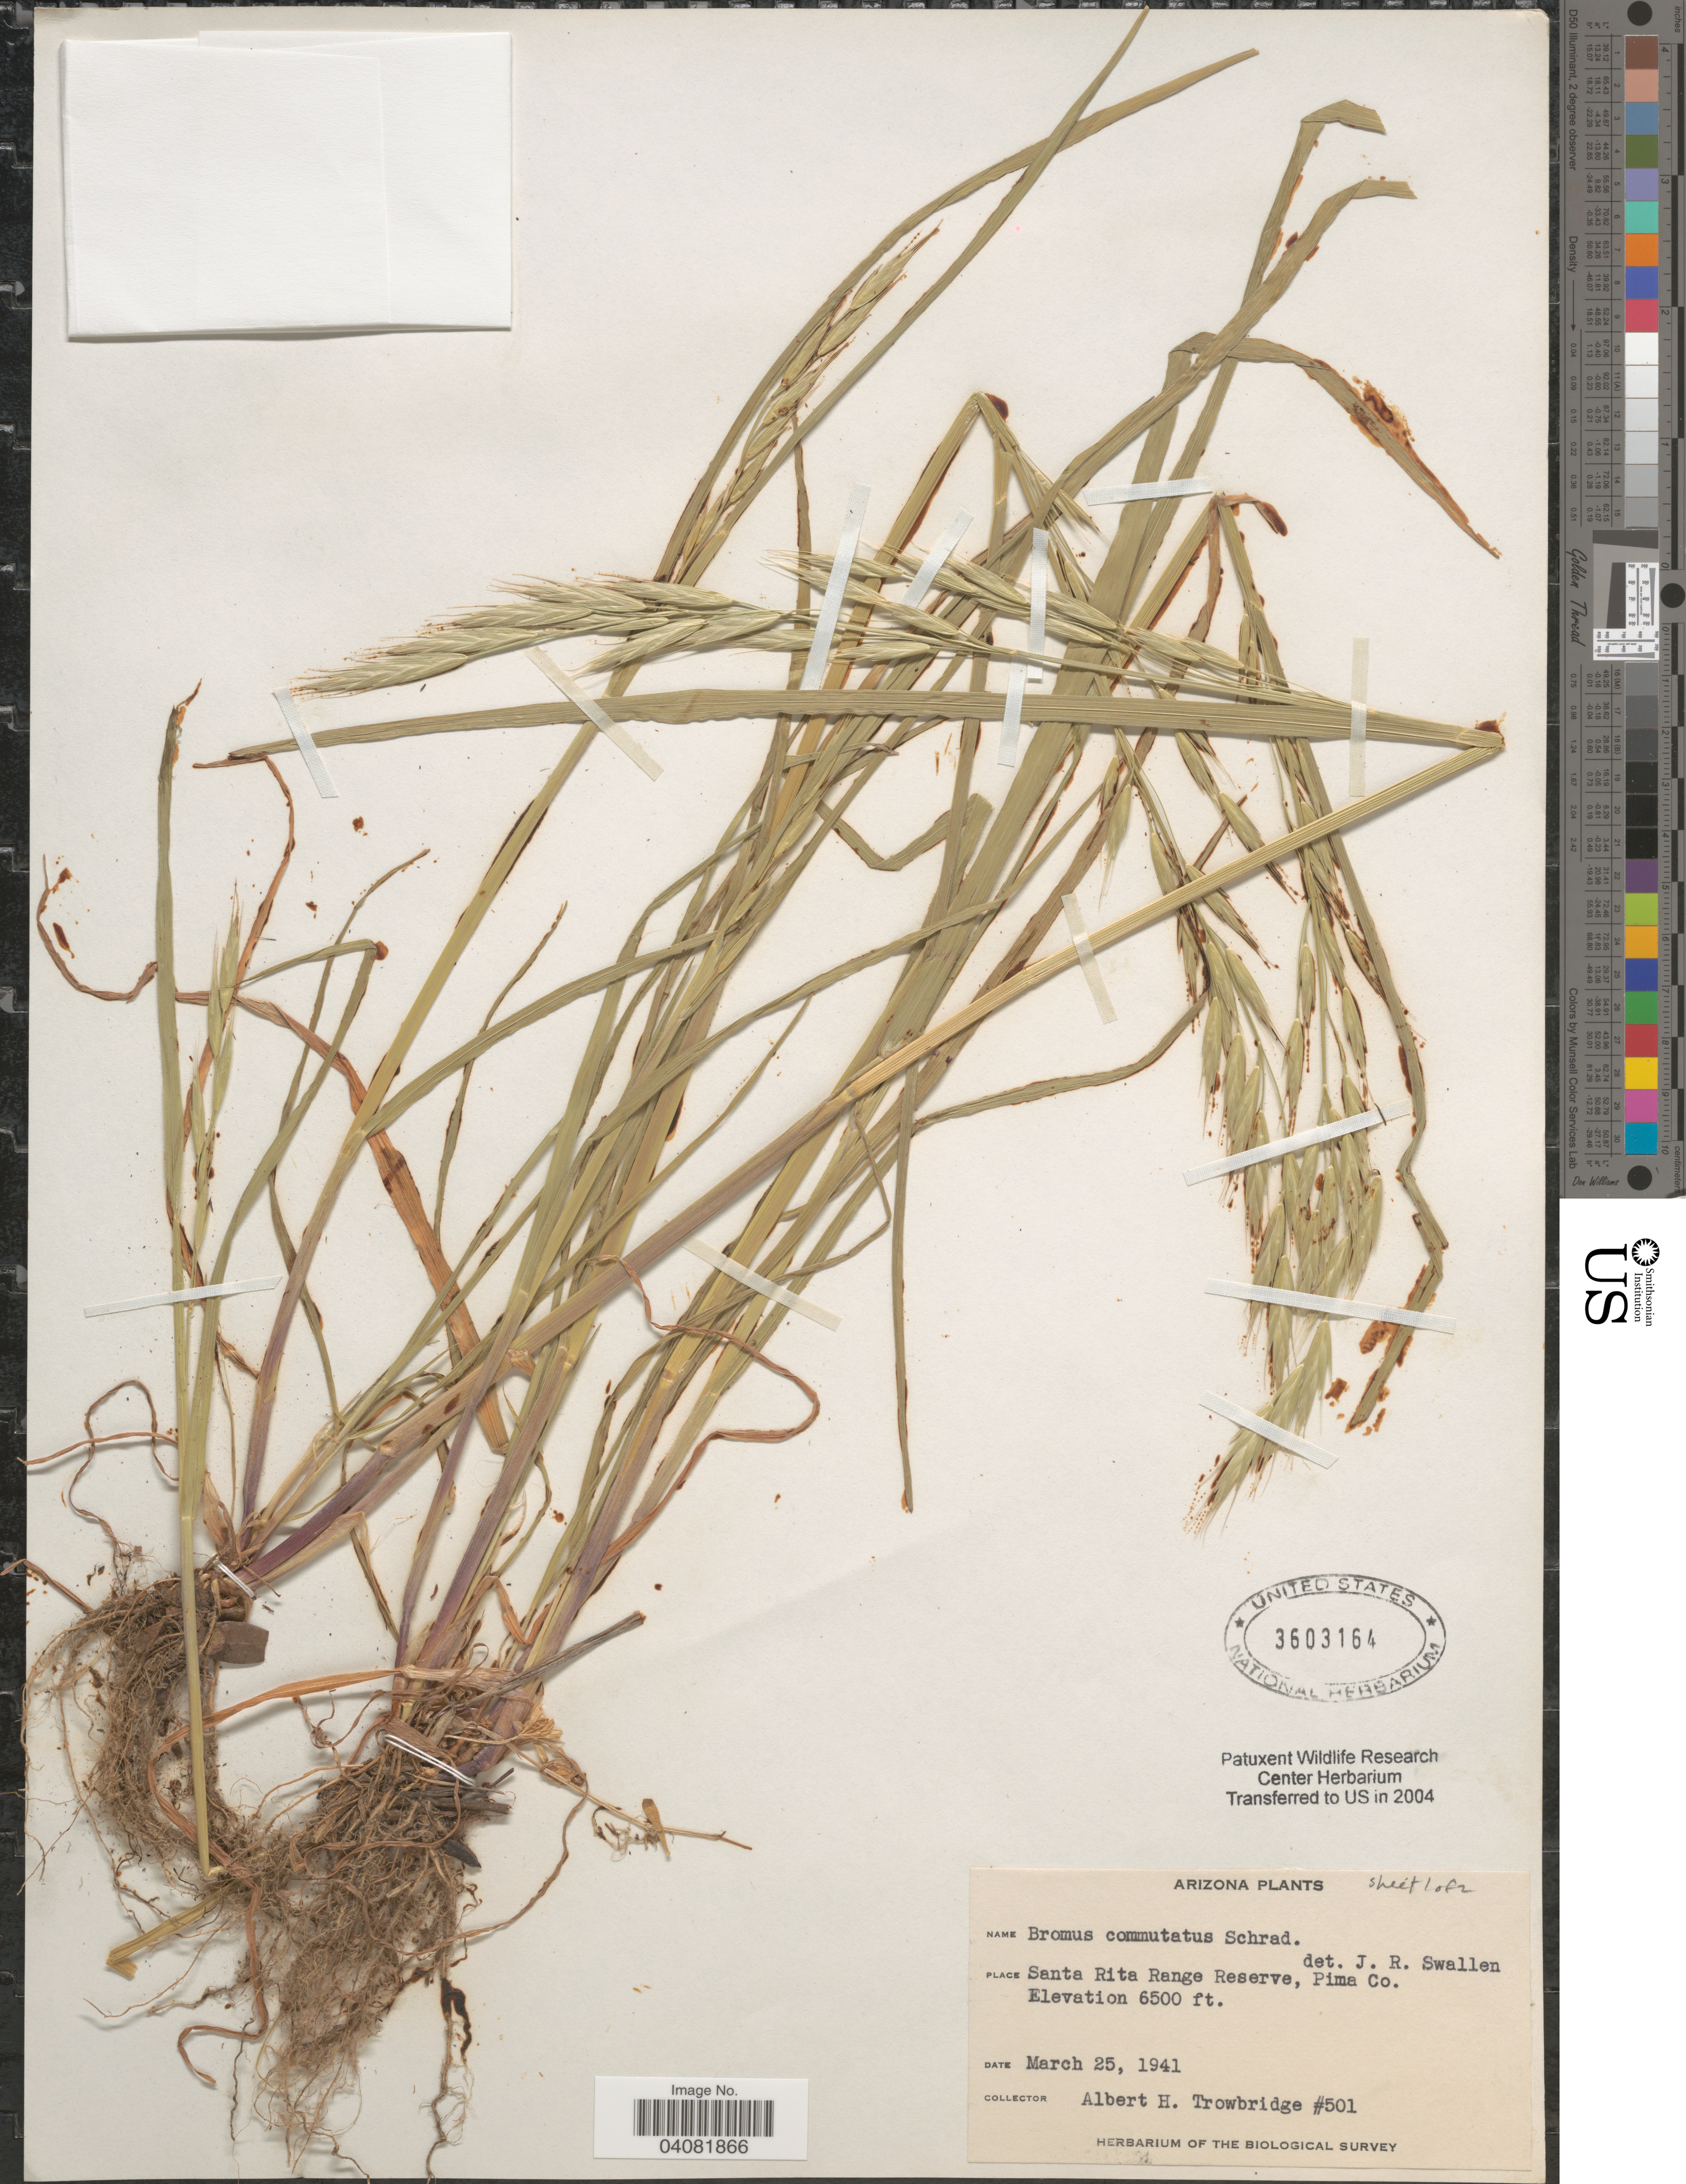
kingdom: Plantae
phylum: Tracheophyta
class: Liliopsida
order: Poales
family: Poaceae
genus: Bromus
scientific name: Bromus commutatus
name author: Schrad.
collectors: A. H. Trowbridge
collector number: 501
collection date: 1941-03-25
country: United States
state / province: Arizona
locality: Santa Rita Range Reserve, Pima Co. Herbarium of The Biological Survey.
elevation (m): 1981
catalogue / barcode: US 3603164